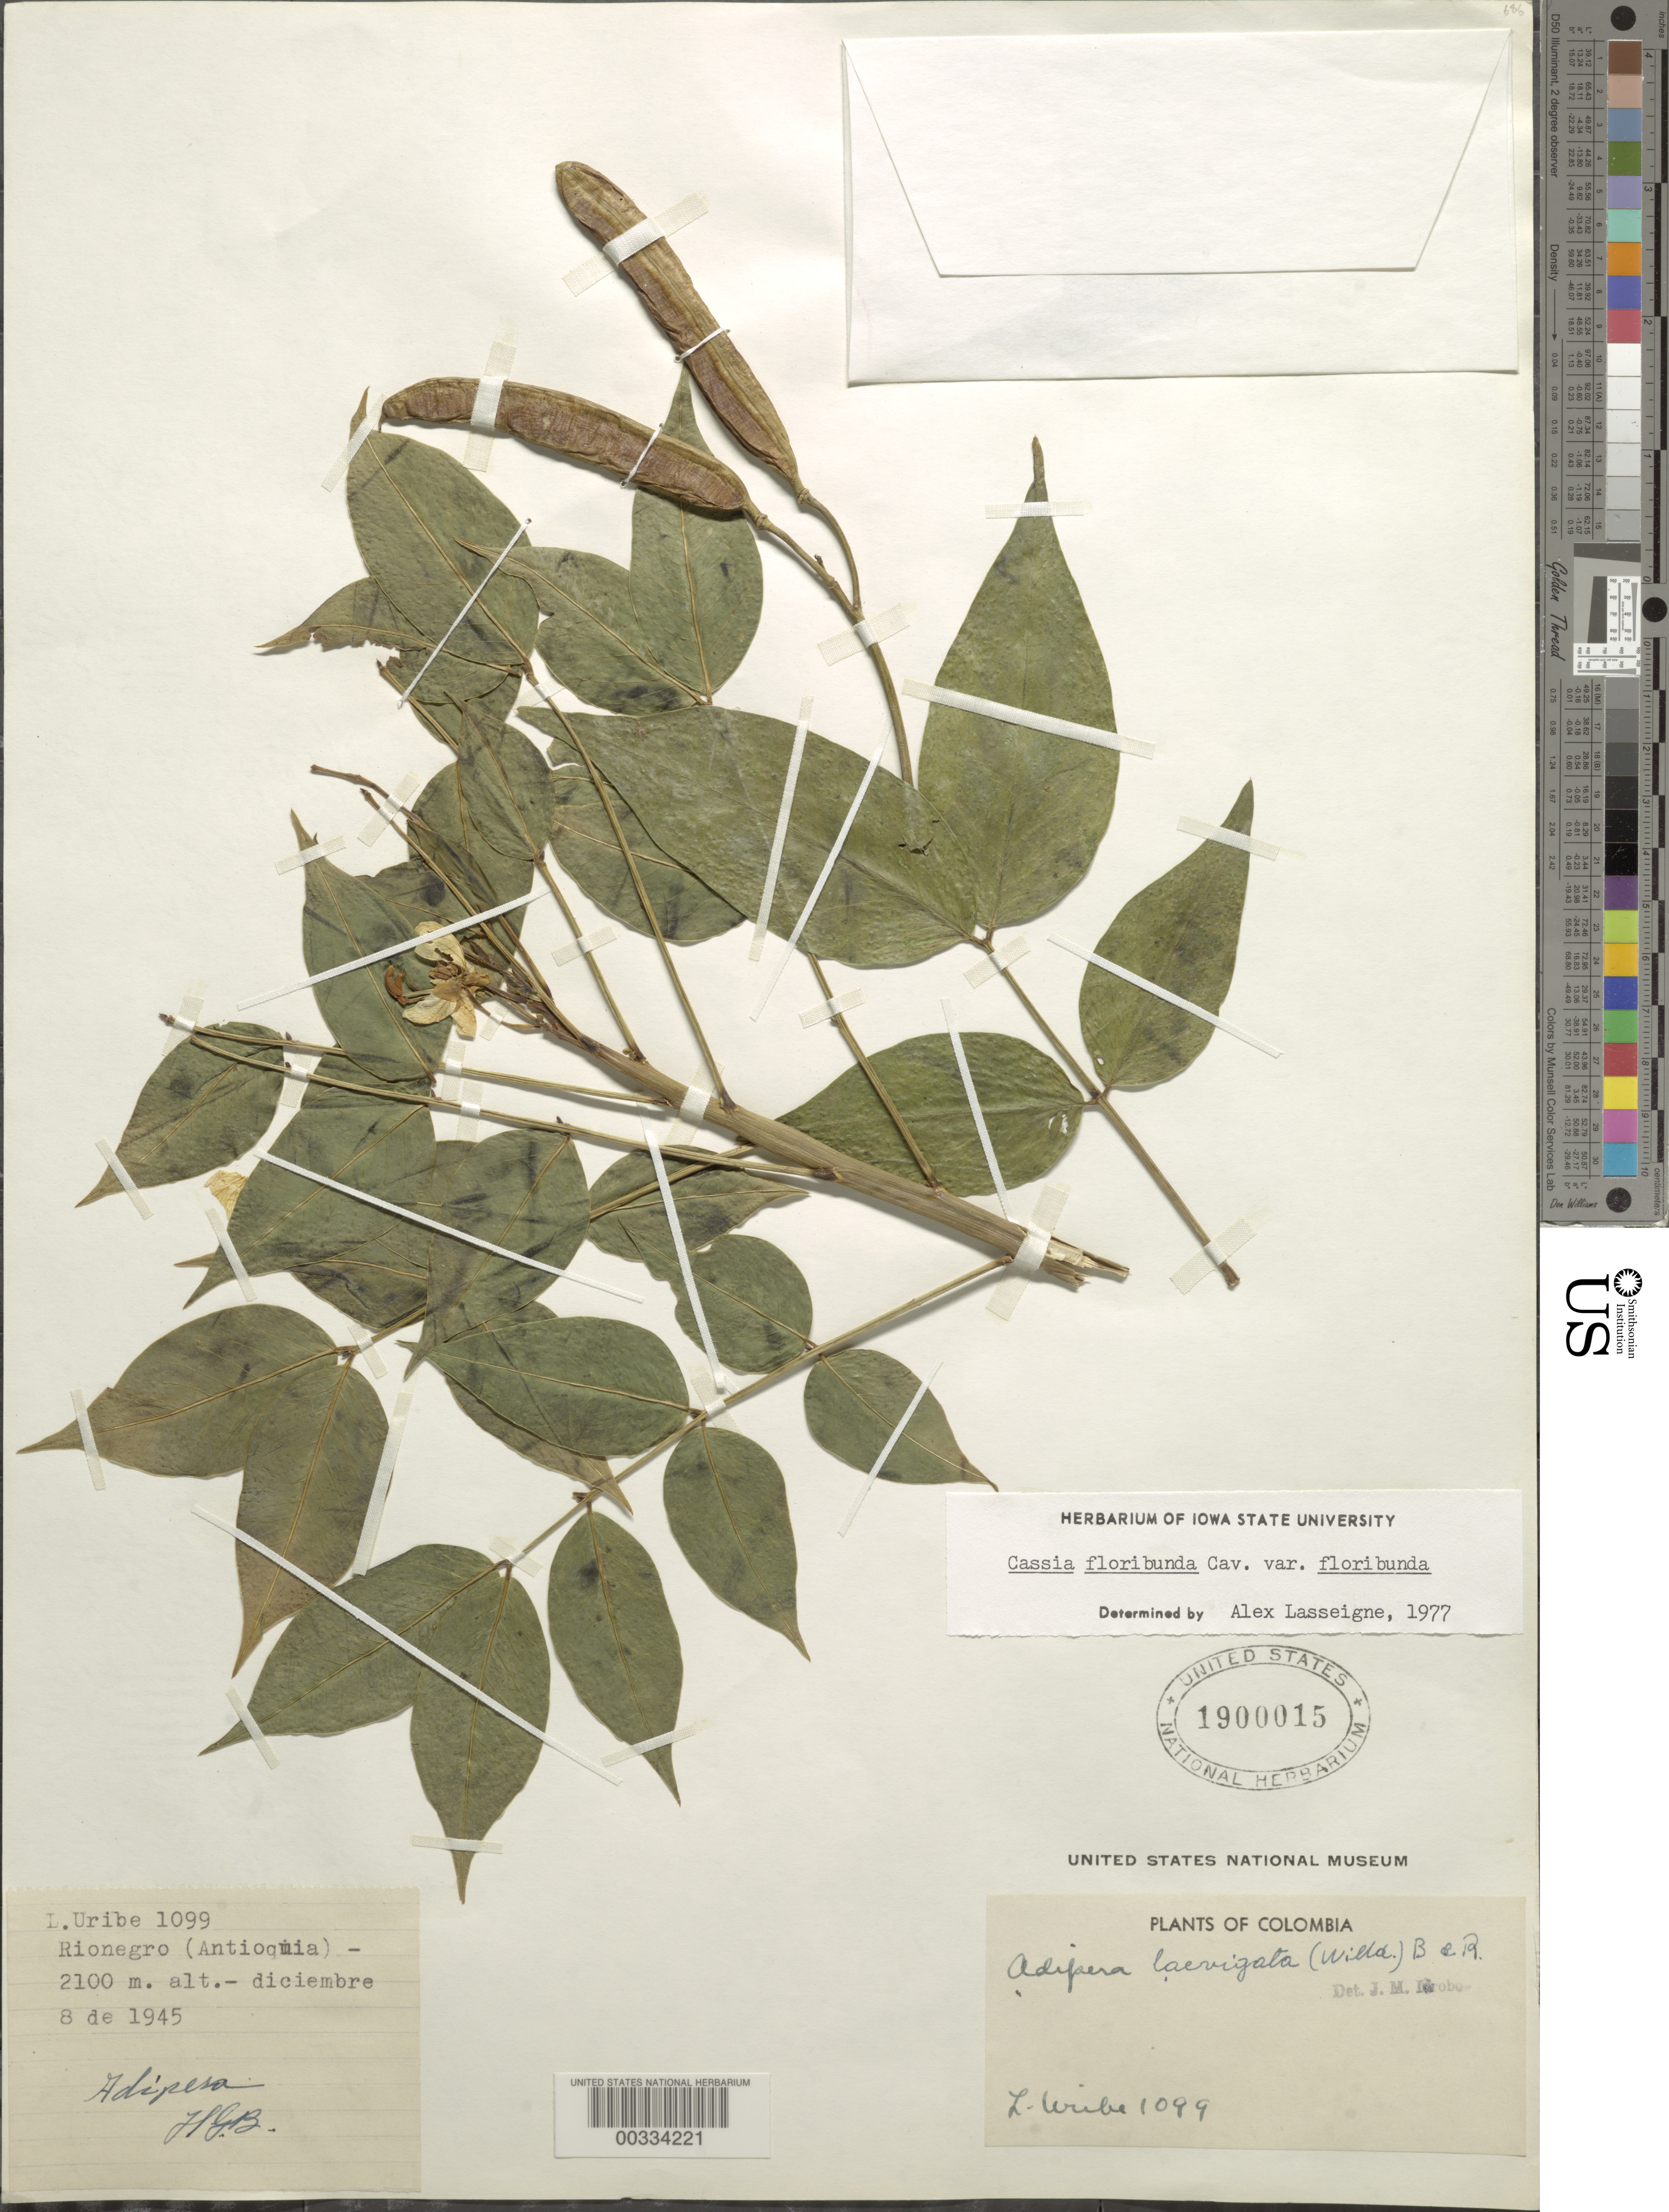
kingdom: Plantae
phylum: Tracheophyta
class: Magnoliopsida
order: Fabales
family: Fabaceae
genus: Senna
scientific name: Senna septemtrionalis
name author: (Viv.) H.S. Irwin & Barneby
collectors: I. Uribe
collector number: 1099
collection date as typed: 08 Dec 1945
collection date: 1945-12-08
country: Colombia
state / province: Antioquia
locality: Rio Negro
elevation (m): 2100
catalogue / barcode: US 1900015